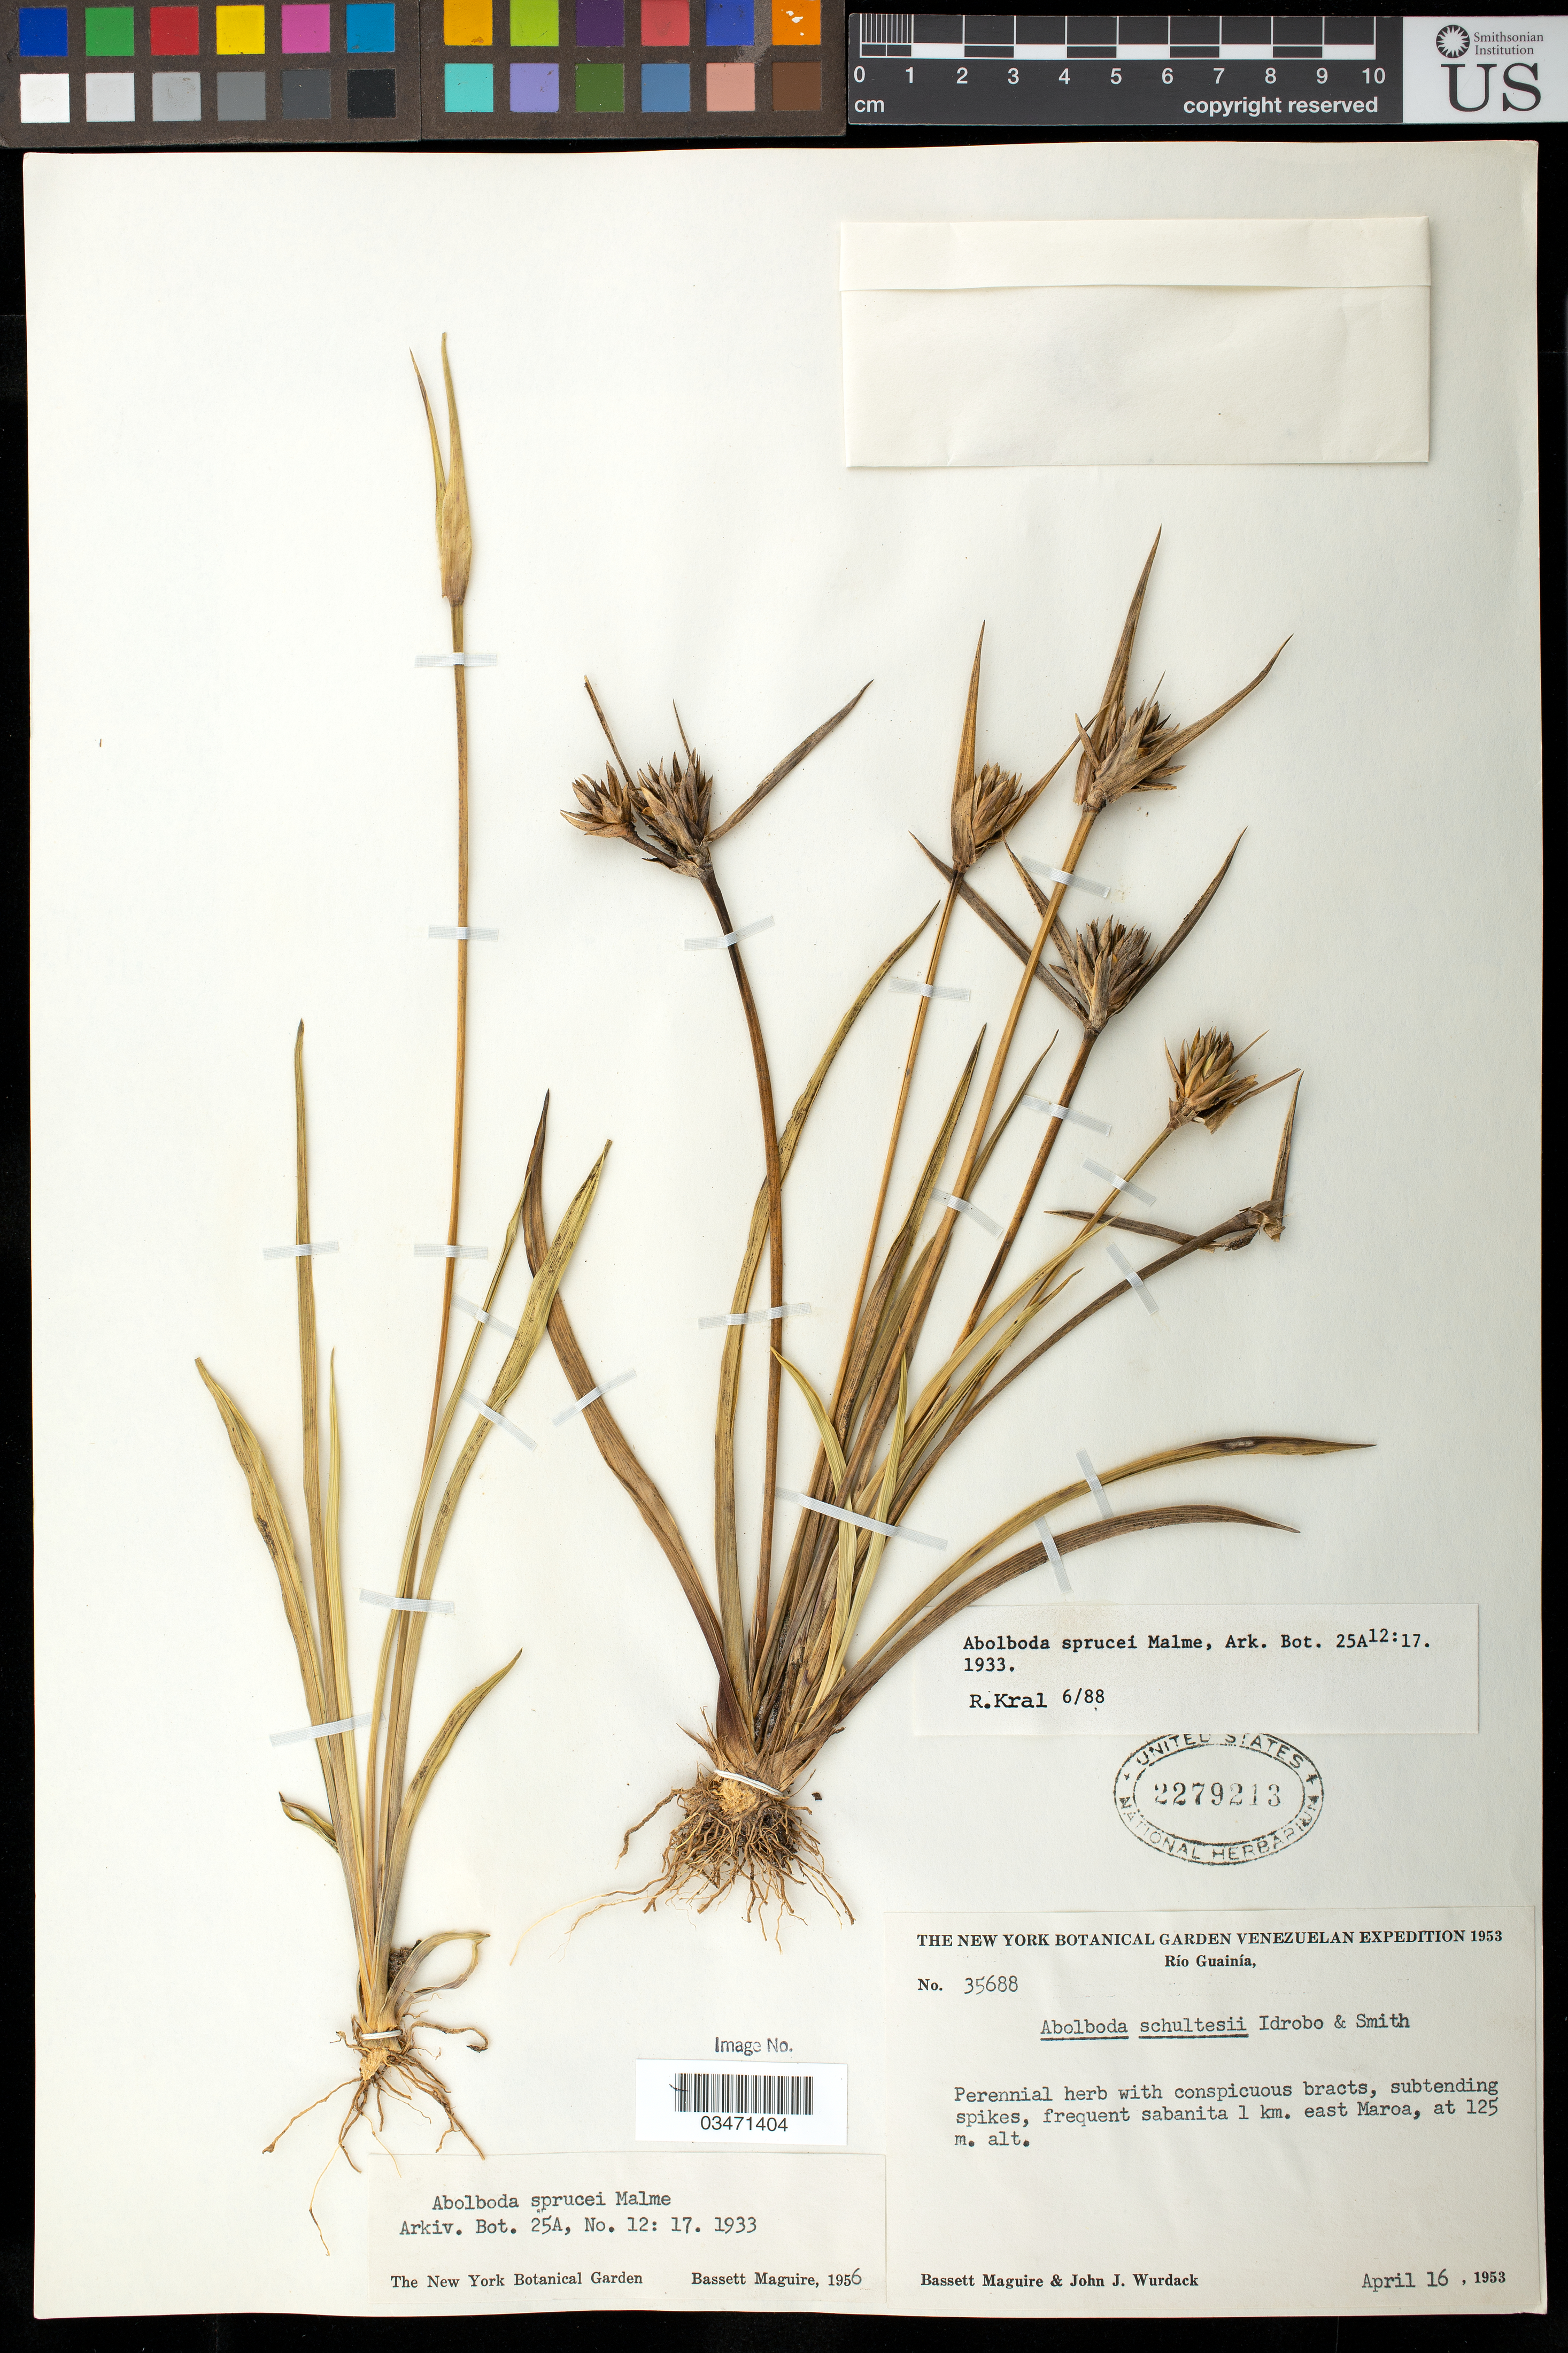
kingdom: Plantae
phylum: Tracheophyta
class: Liliopsida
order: Poales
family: Xyridaceae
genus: Abolboda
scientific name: Abolboda sprucei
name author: Malme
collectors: B. Maguire & J. J. Wurdack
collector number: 35688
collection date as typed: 16-Apr-53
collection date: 1953-04-16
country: Venezuela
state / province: Amazonas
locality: Río Guainía, 1 km E of Maroa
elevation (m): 125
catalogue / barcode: US 2279213